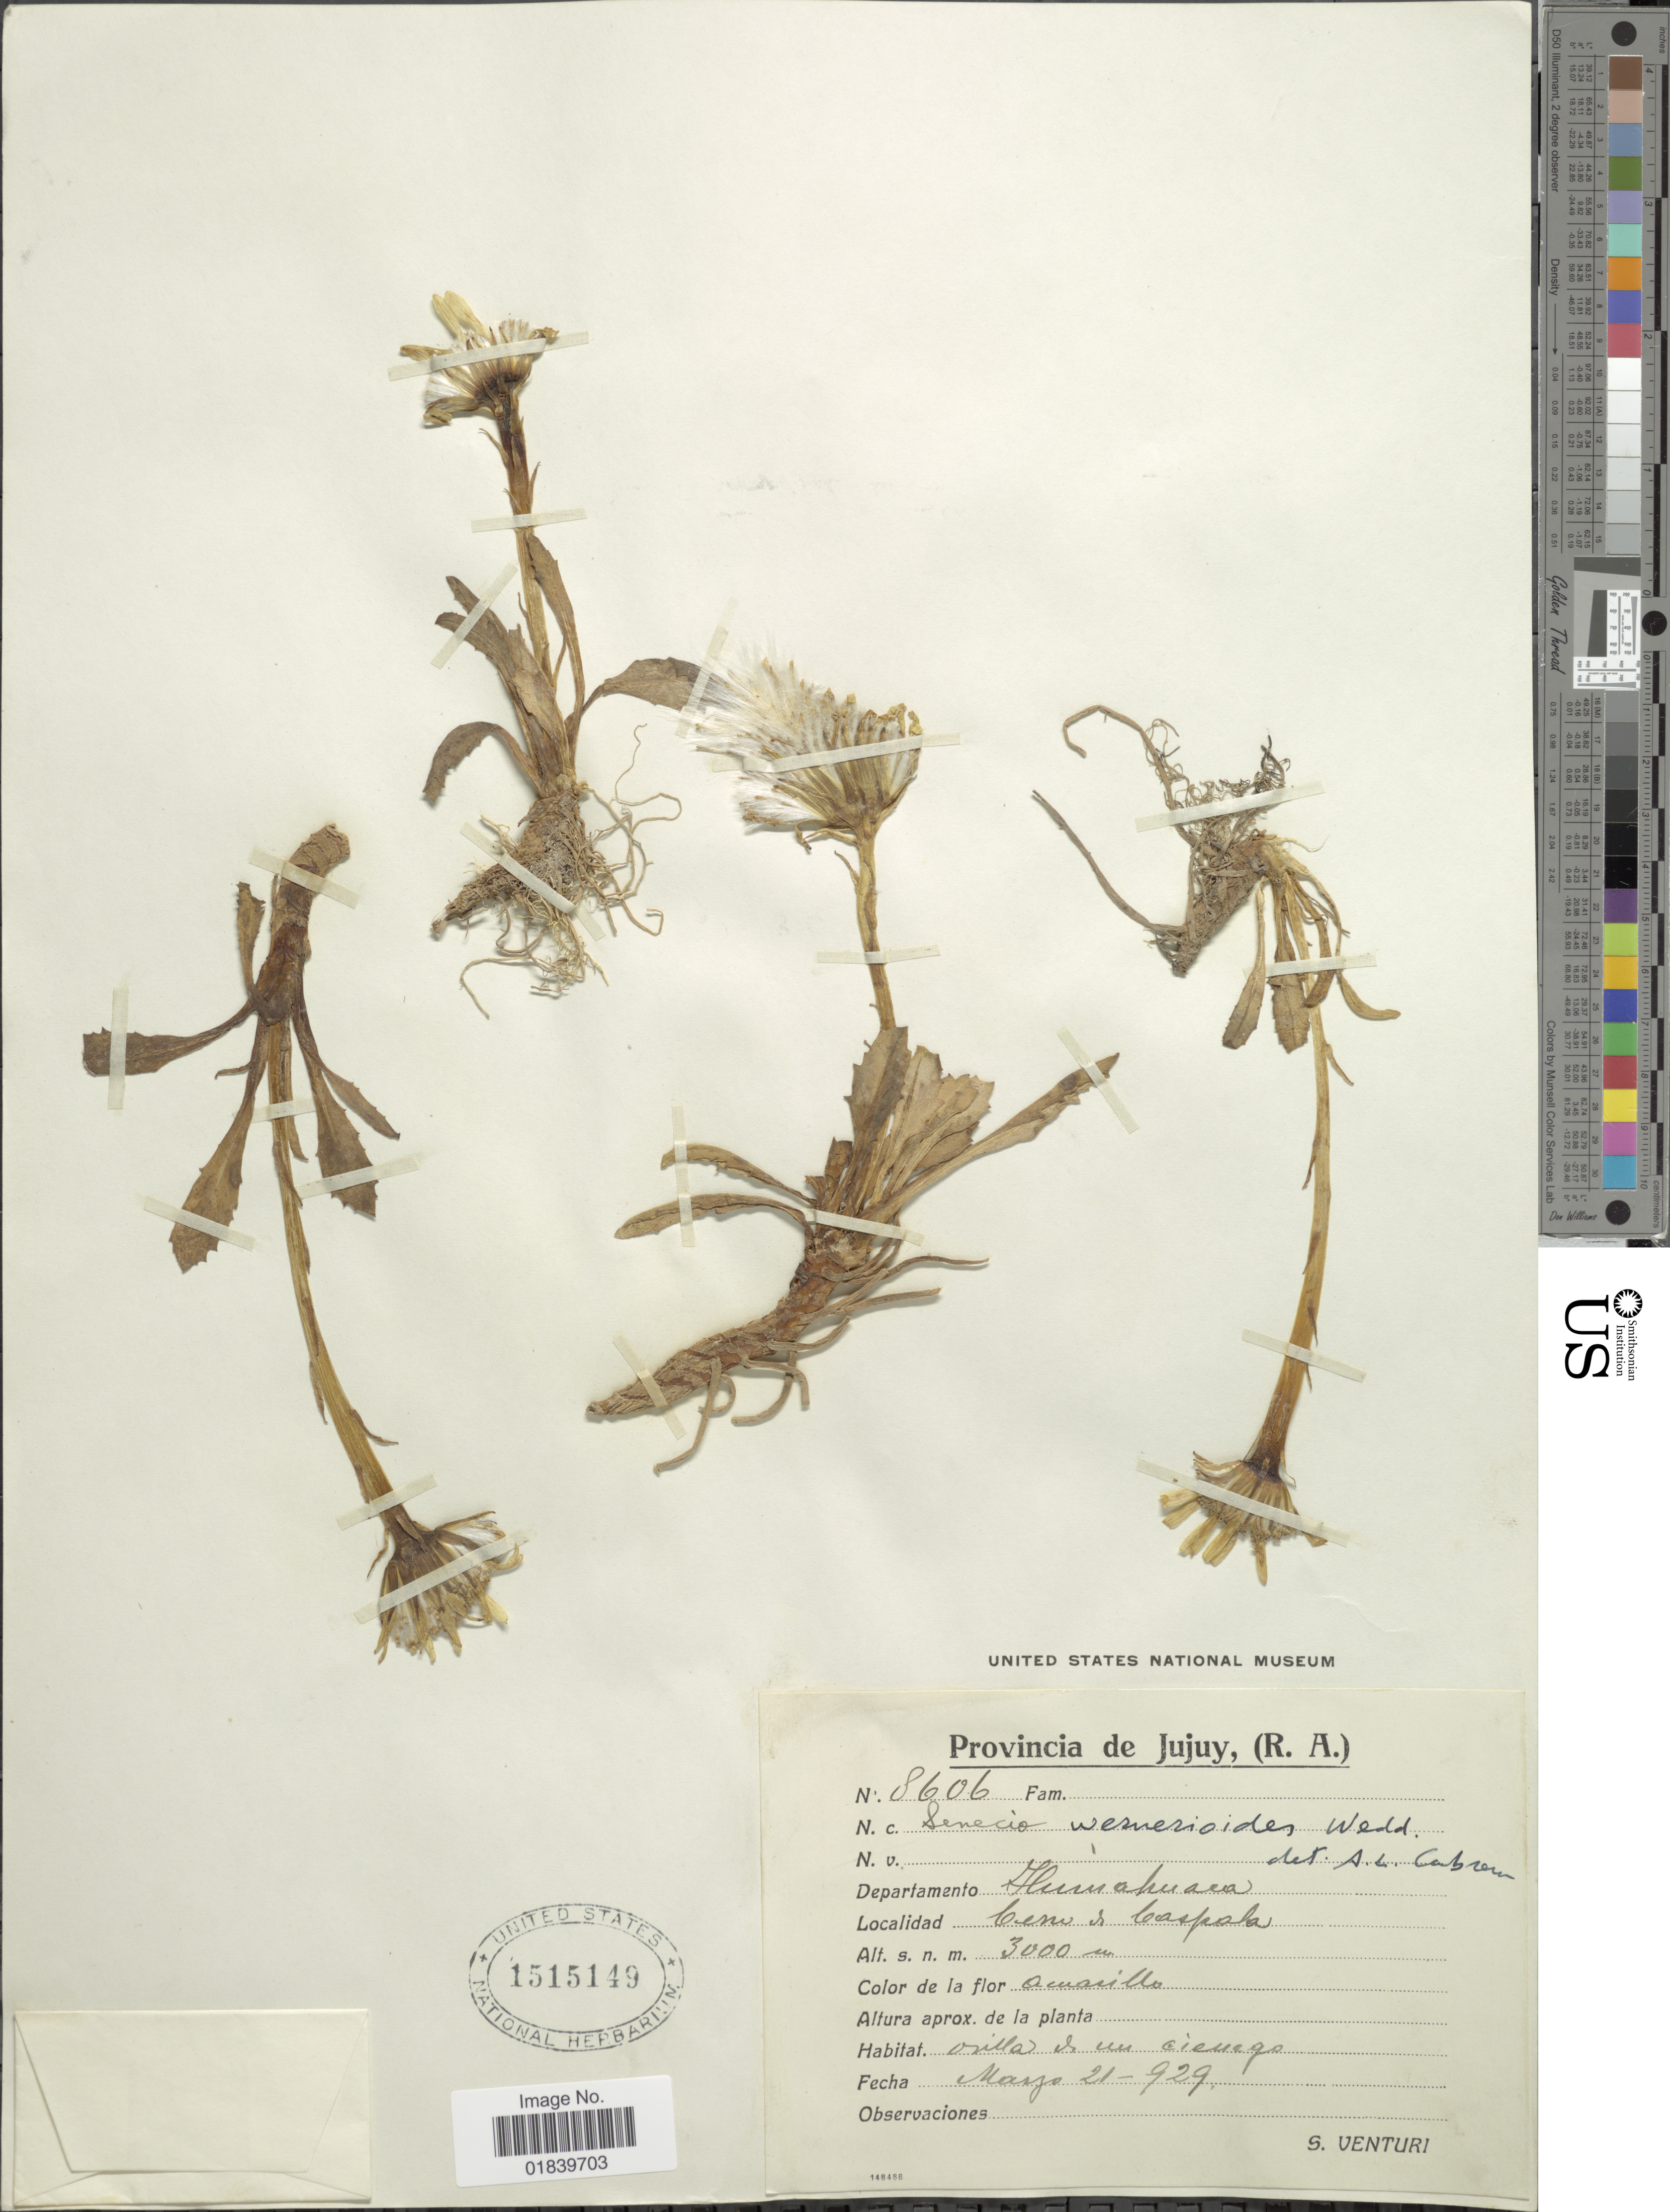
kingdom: Plantae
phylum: Tracheophyta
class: Magnoliopsida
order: Asterales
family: Asteraceae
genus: Senecio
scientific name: Senecio wernerioides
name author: Wedd.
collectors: S. Venturi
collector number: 8606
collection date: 1929-05-21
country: Argentina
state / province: Jujuy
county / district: Humahuaca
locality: Cerro del Caspalá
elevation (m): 3000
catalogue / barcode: US 1515149